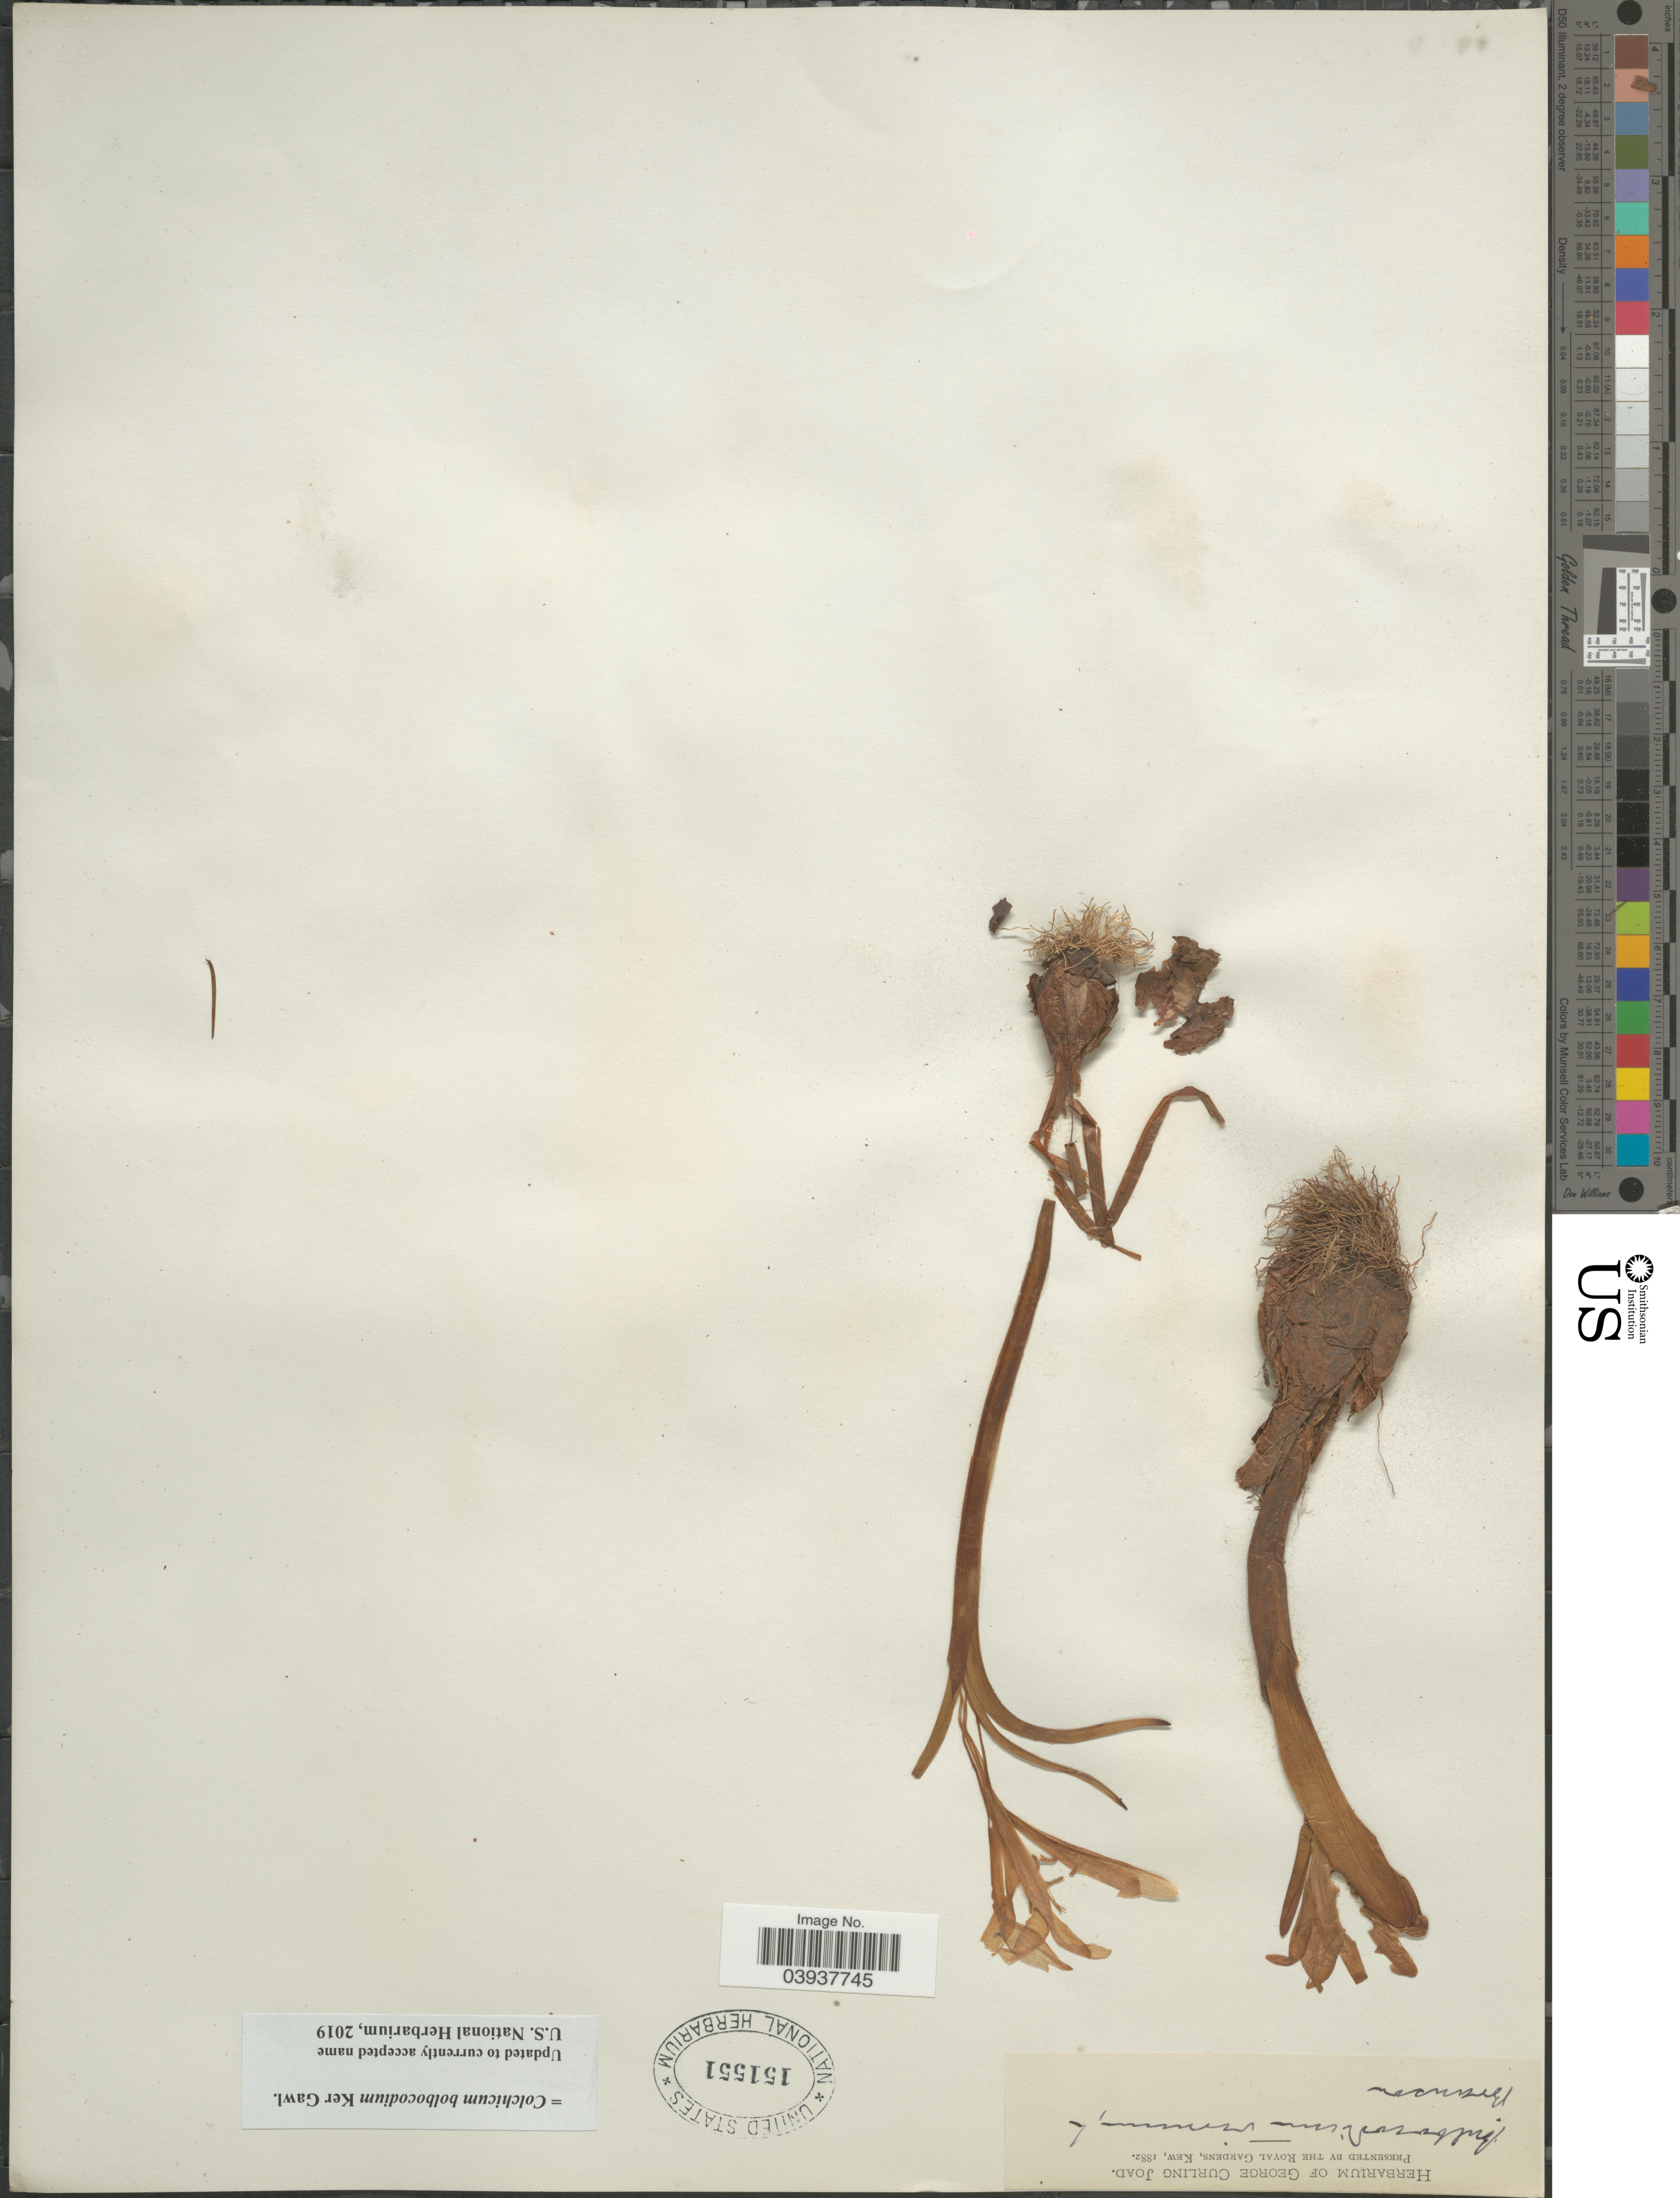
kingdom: Plantae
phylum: Tracheophyta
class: Liliopsida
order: Liliales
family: Colchicaceae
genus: Colchicum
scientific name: Colchicum bulbocodium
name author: Ker Gawl.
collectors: ex herb. George Curling Joad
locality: Branson.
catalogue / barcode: US 151551